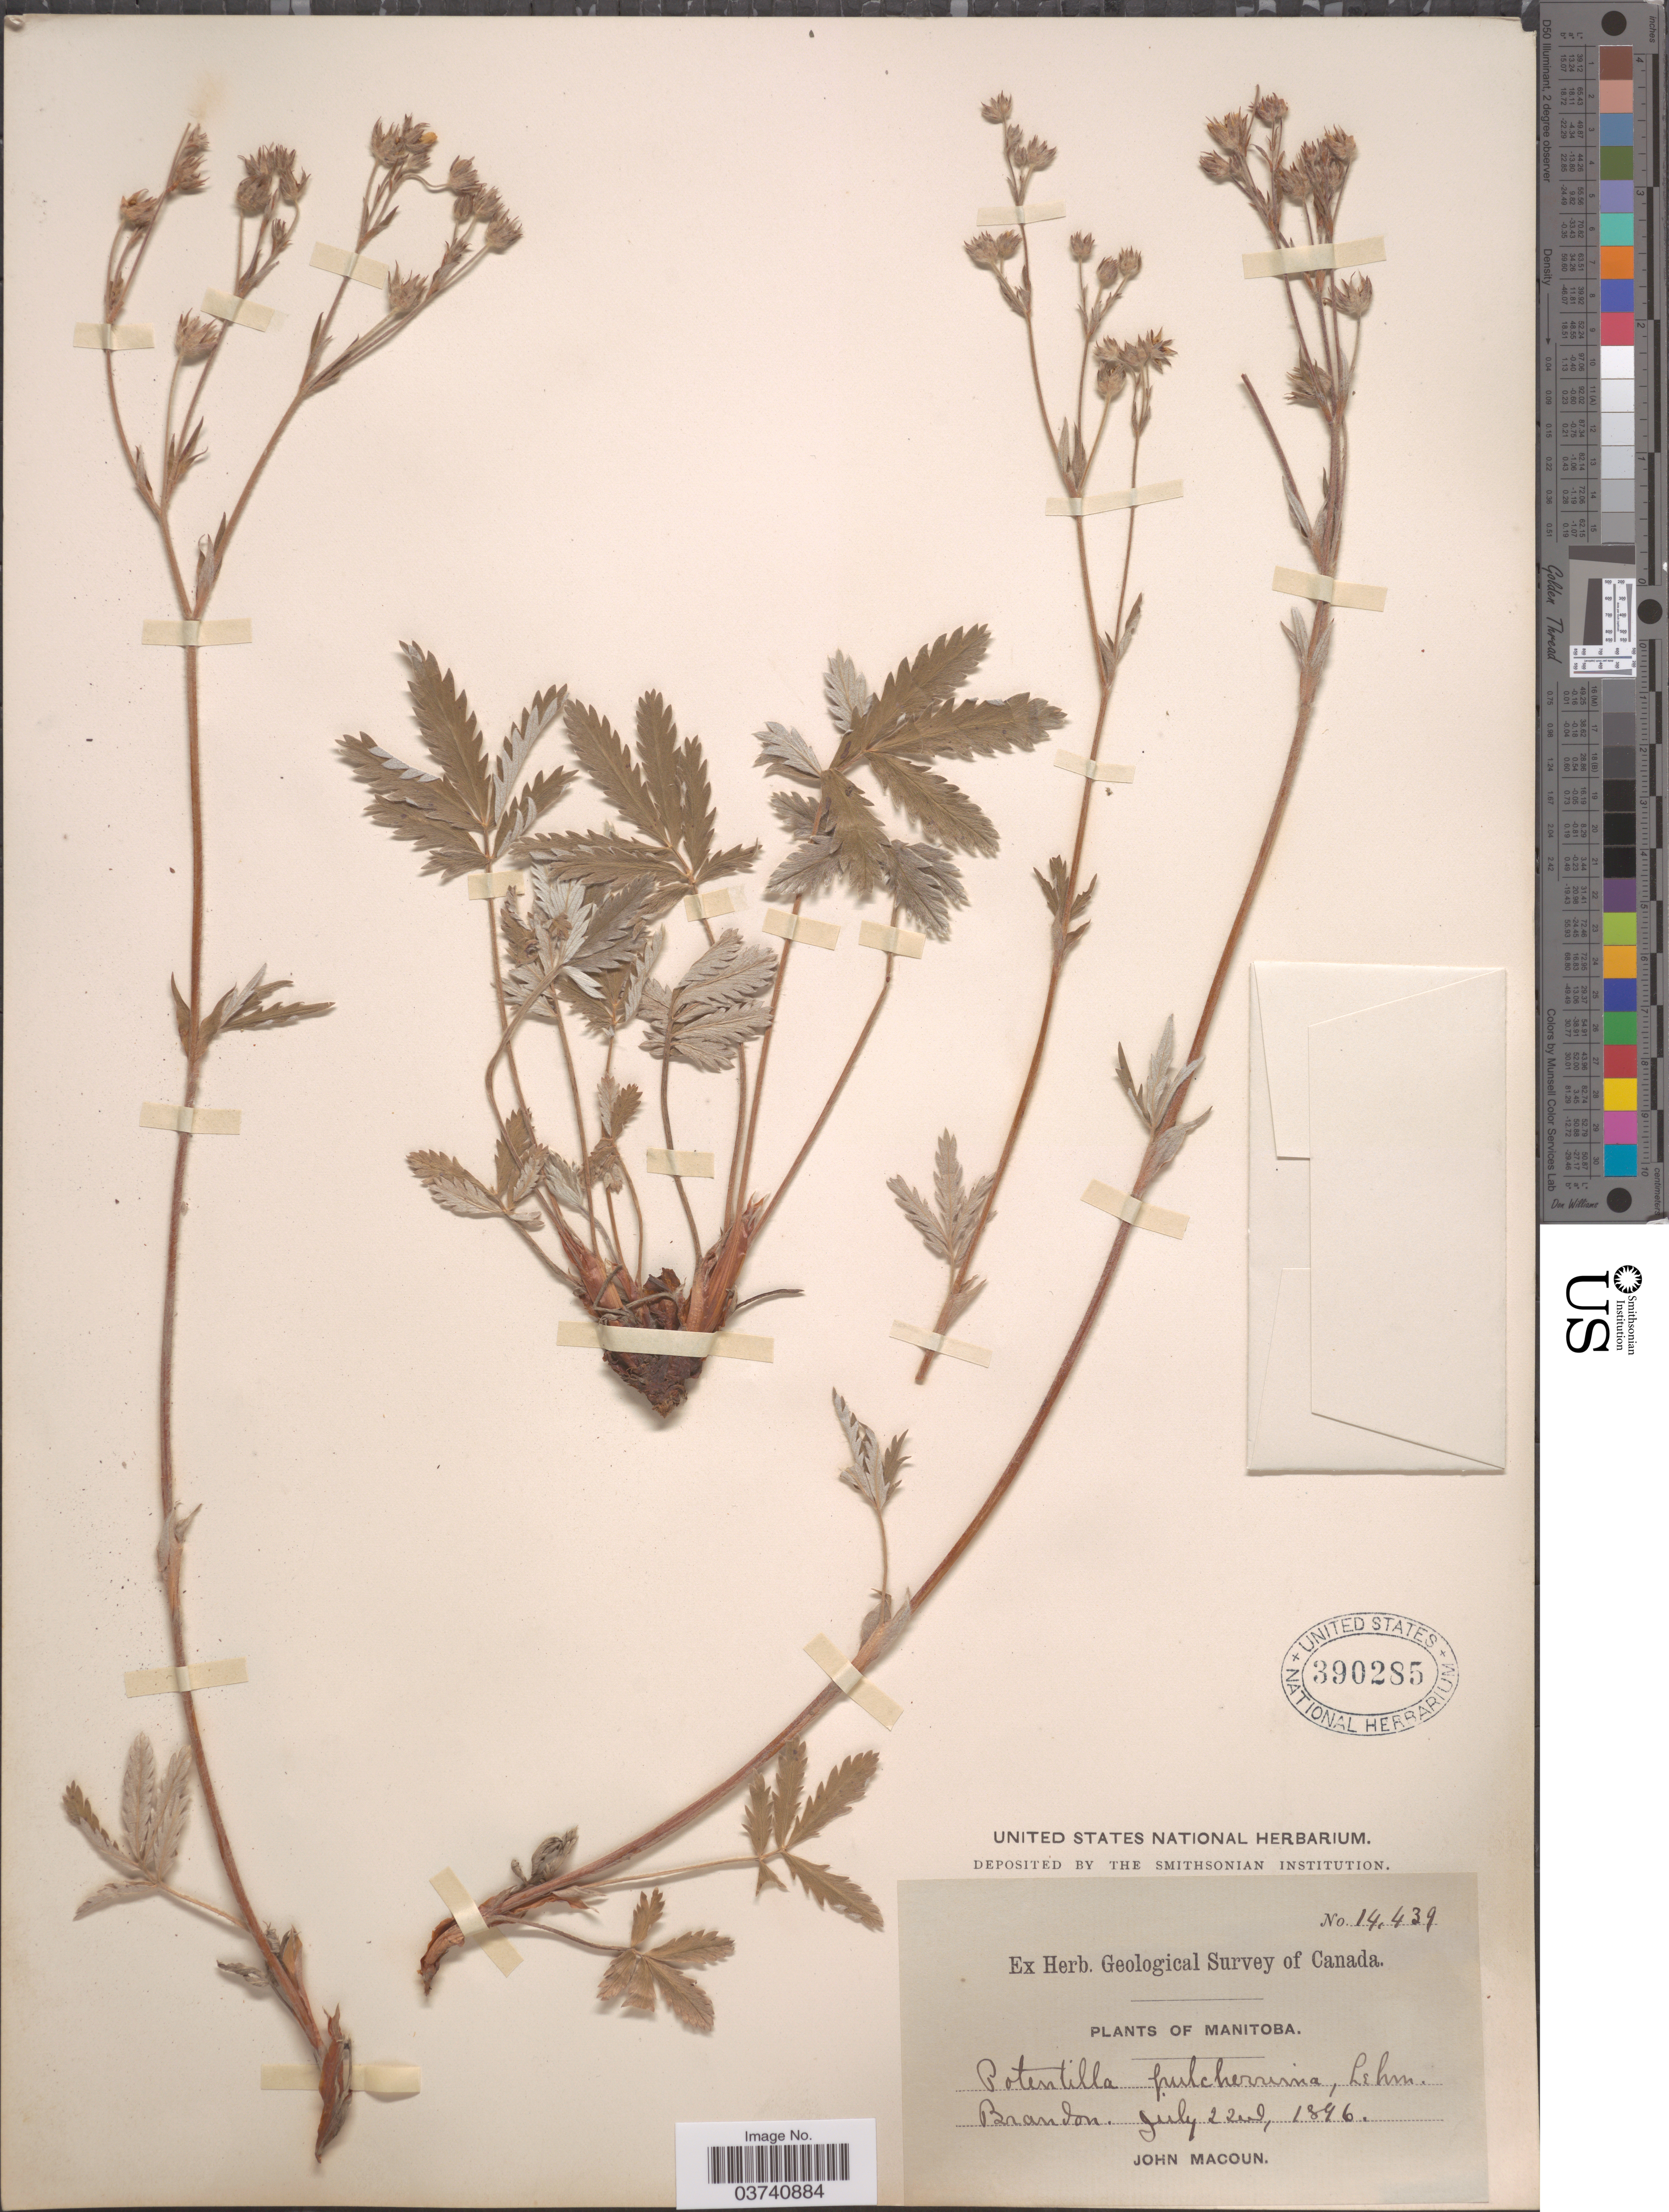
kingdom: Plantae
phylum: Tracheophyta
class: Magnoliopsida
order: Rosales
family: Rosaceae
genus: Potentilla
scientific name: Potentilla pulcherrima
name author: Lehm.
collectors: J. Macoun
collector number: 14439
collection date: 1896-07-22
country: Canada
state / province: Manitoba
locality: Brandon.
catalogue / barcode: US 390285